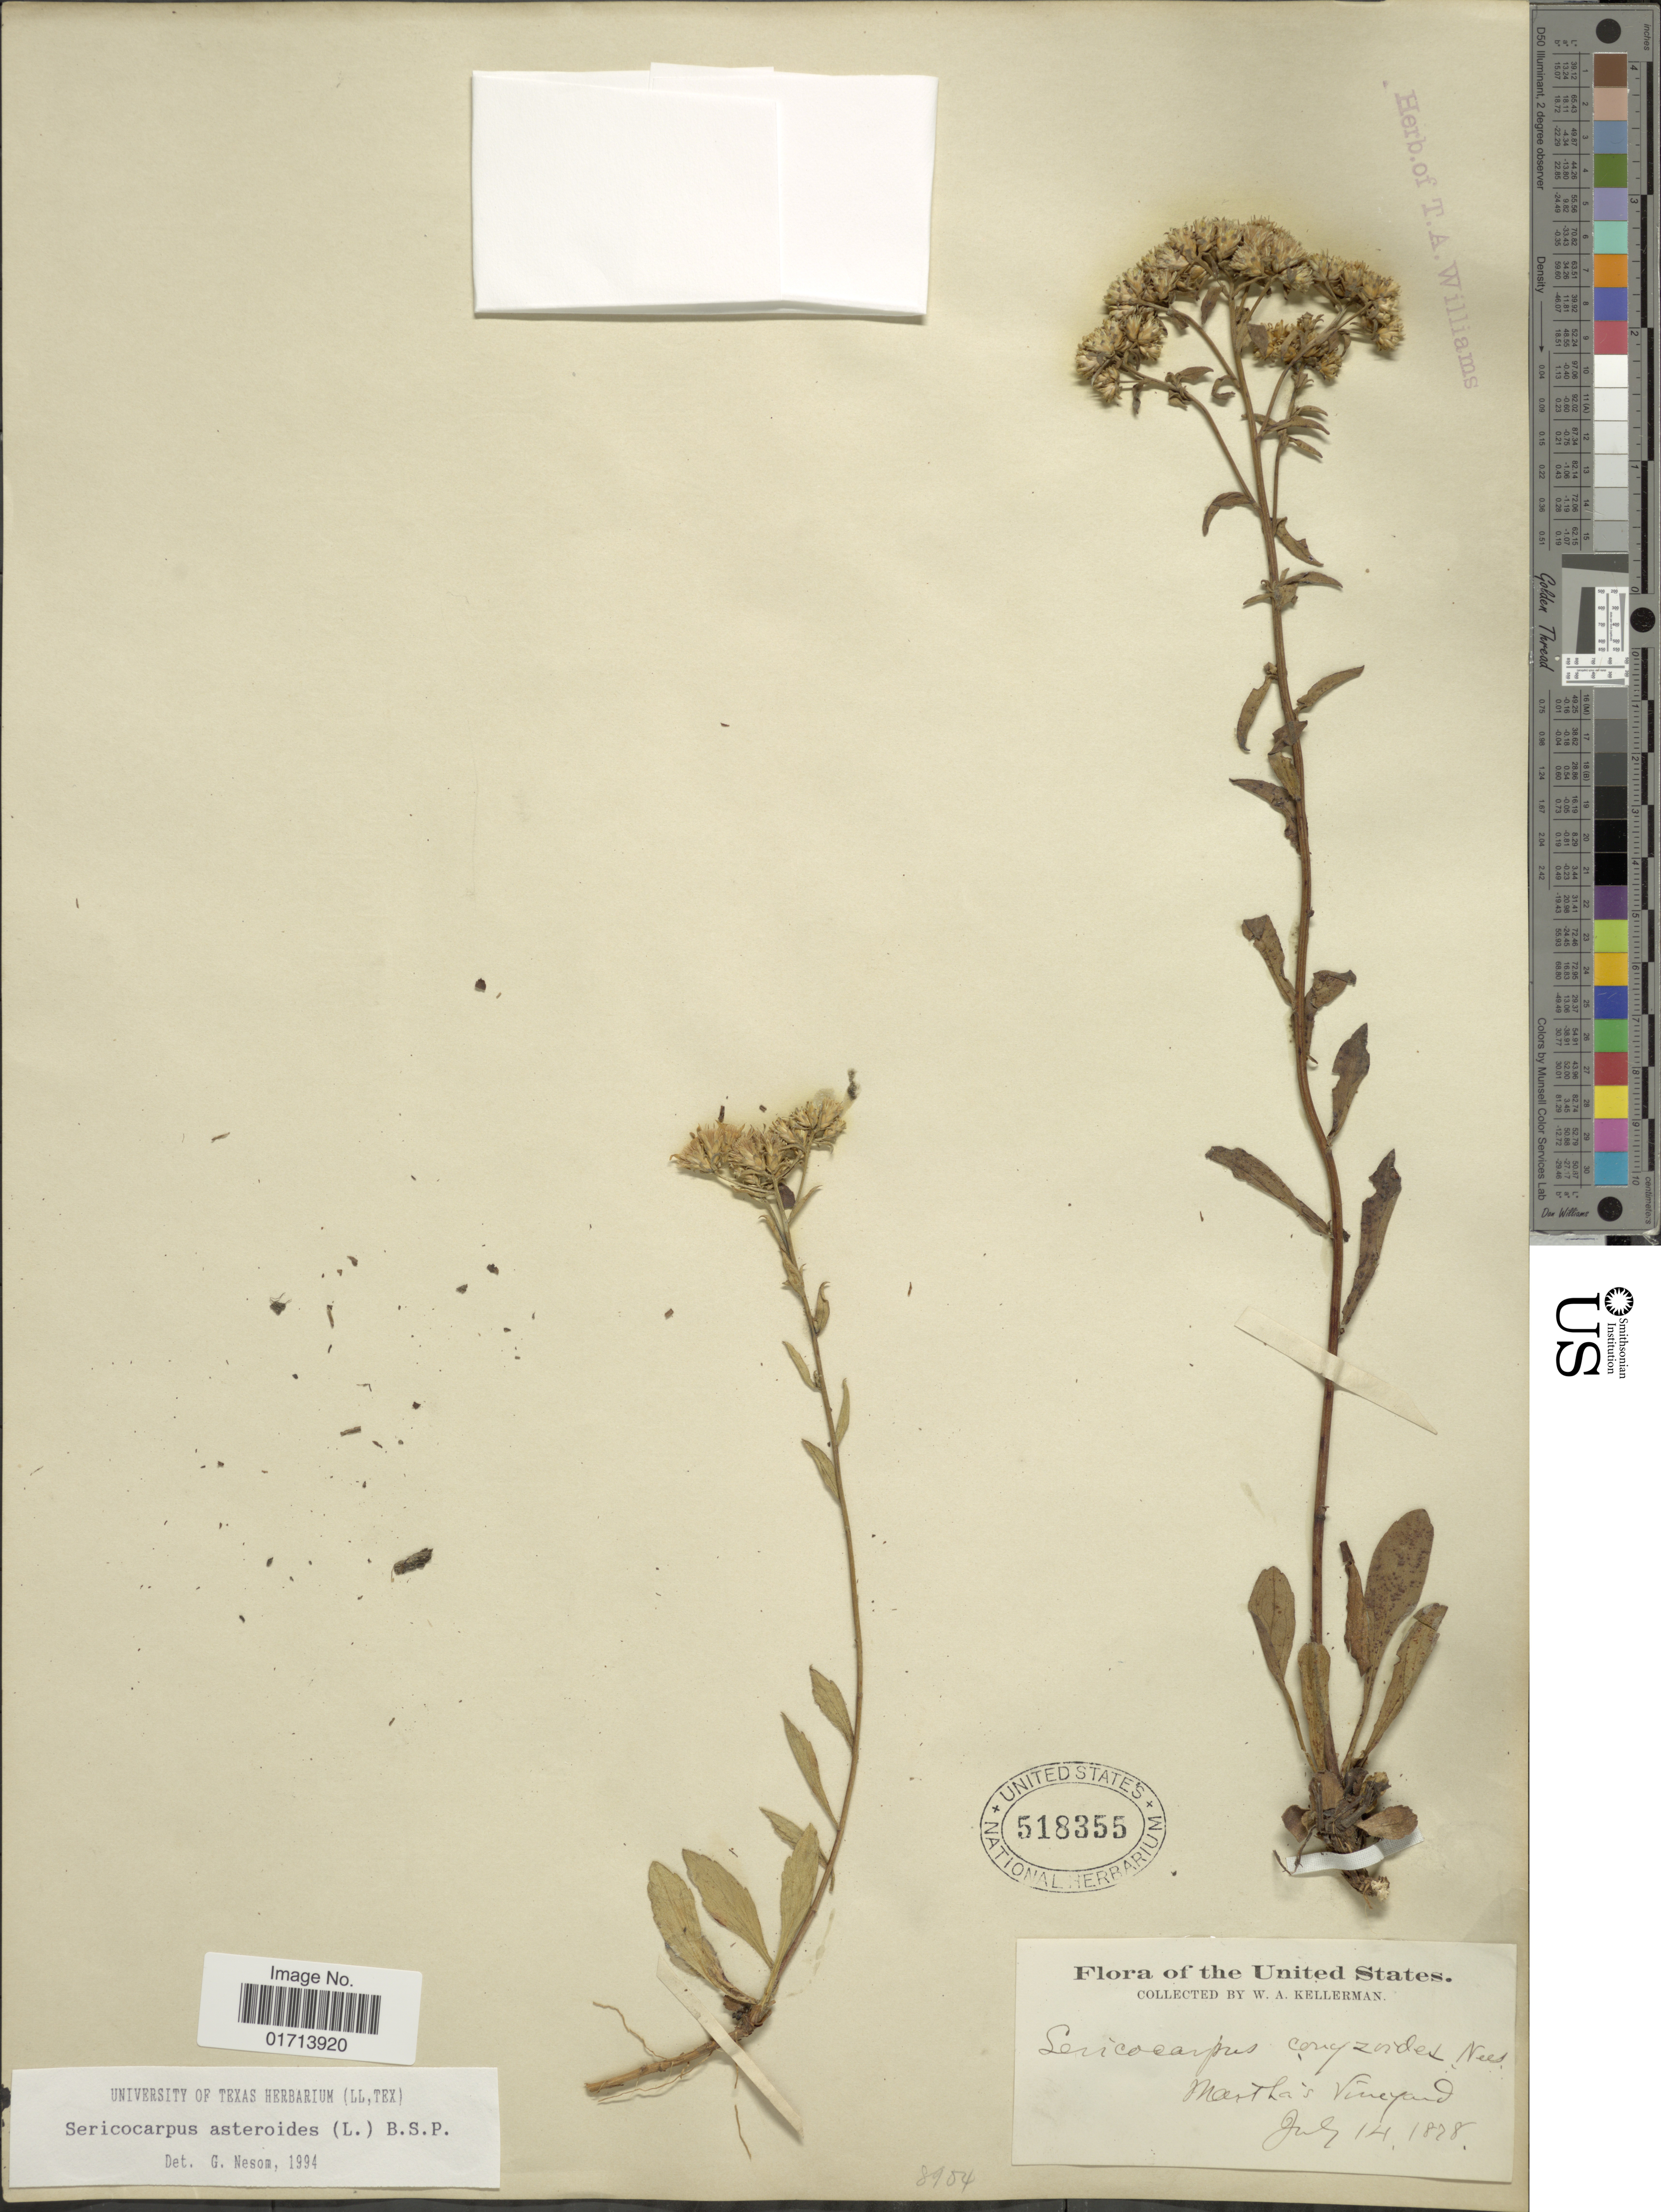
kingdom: Plantae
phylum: Tracheophyta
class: Magnoliopsida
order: Asterales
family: Asteraceae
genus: Sericocarpus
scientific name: Sericocarpus asteroides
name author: (L.) Britton, Stearns & Poggenb.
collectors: W. Kellerman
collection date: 1828-07-14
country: United States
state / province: Massachusetts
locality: Martha's Vineyard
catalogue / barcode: US 518355